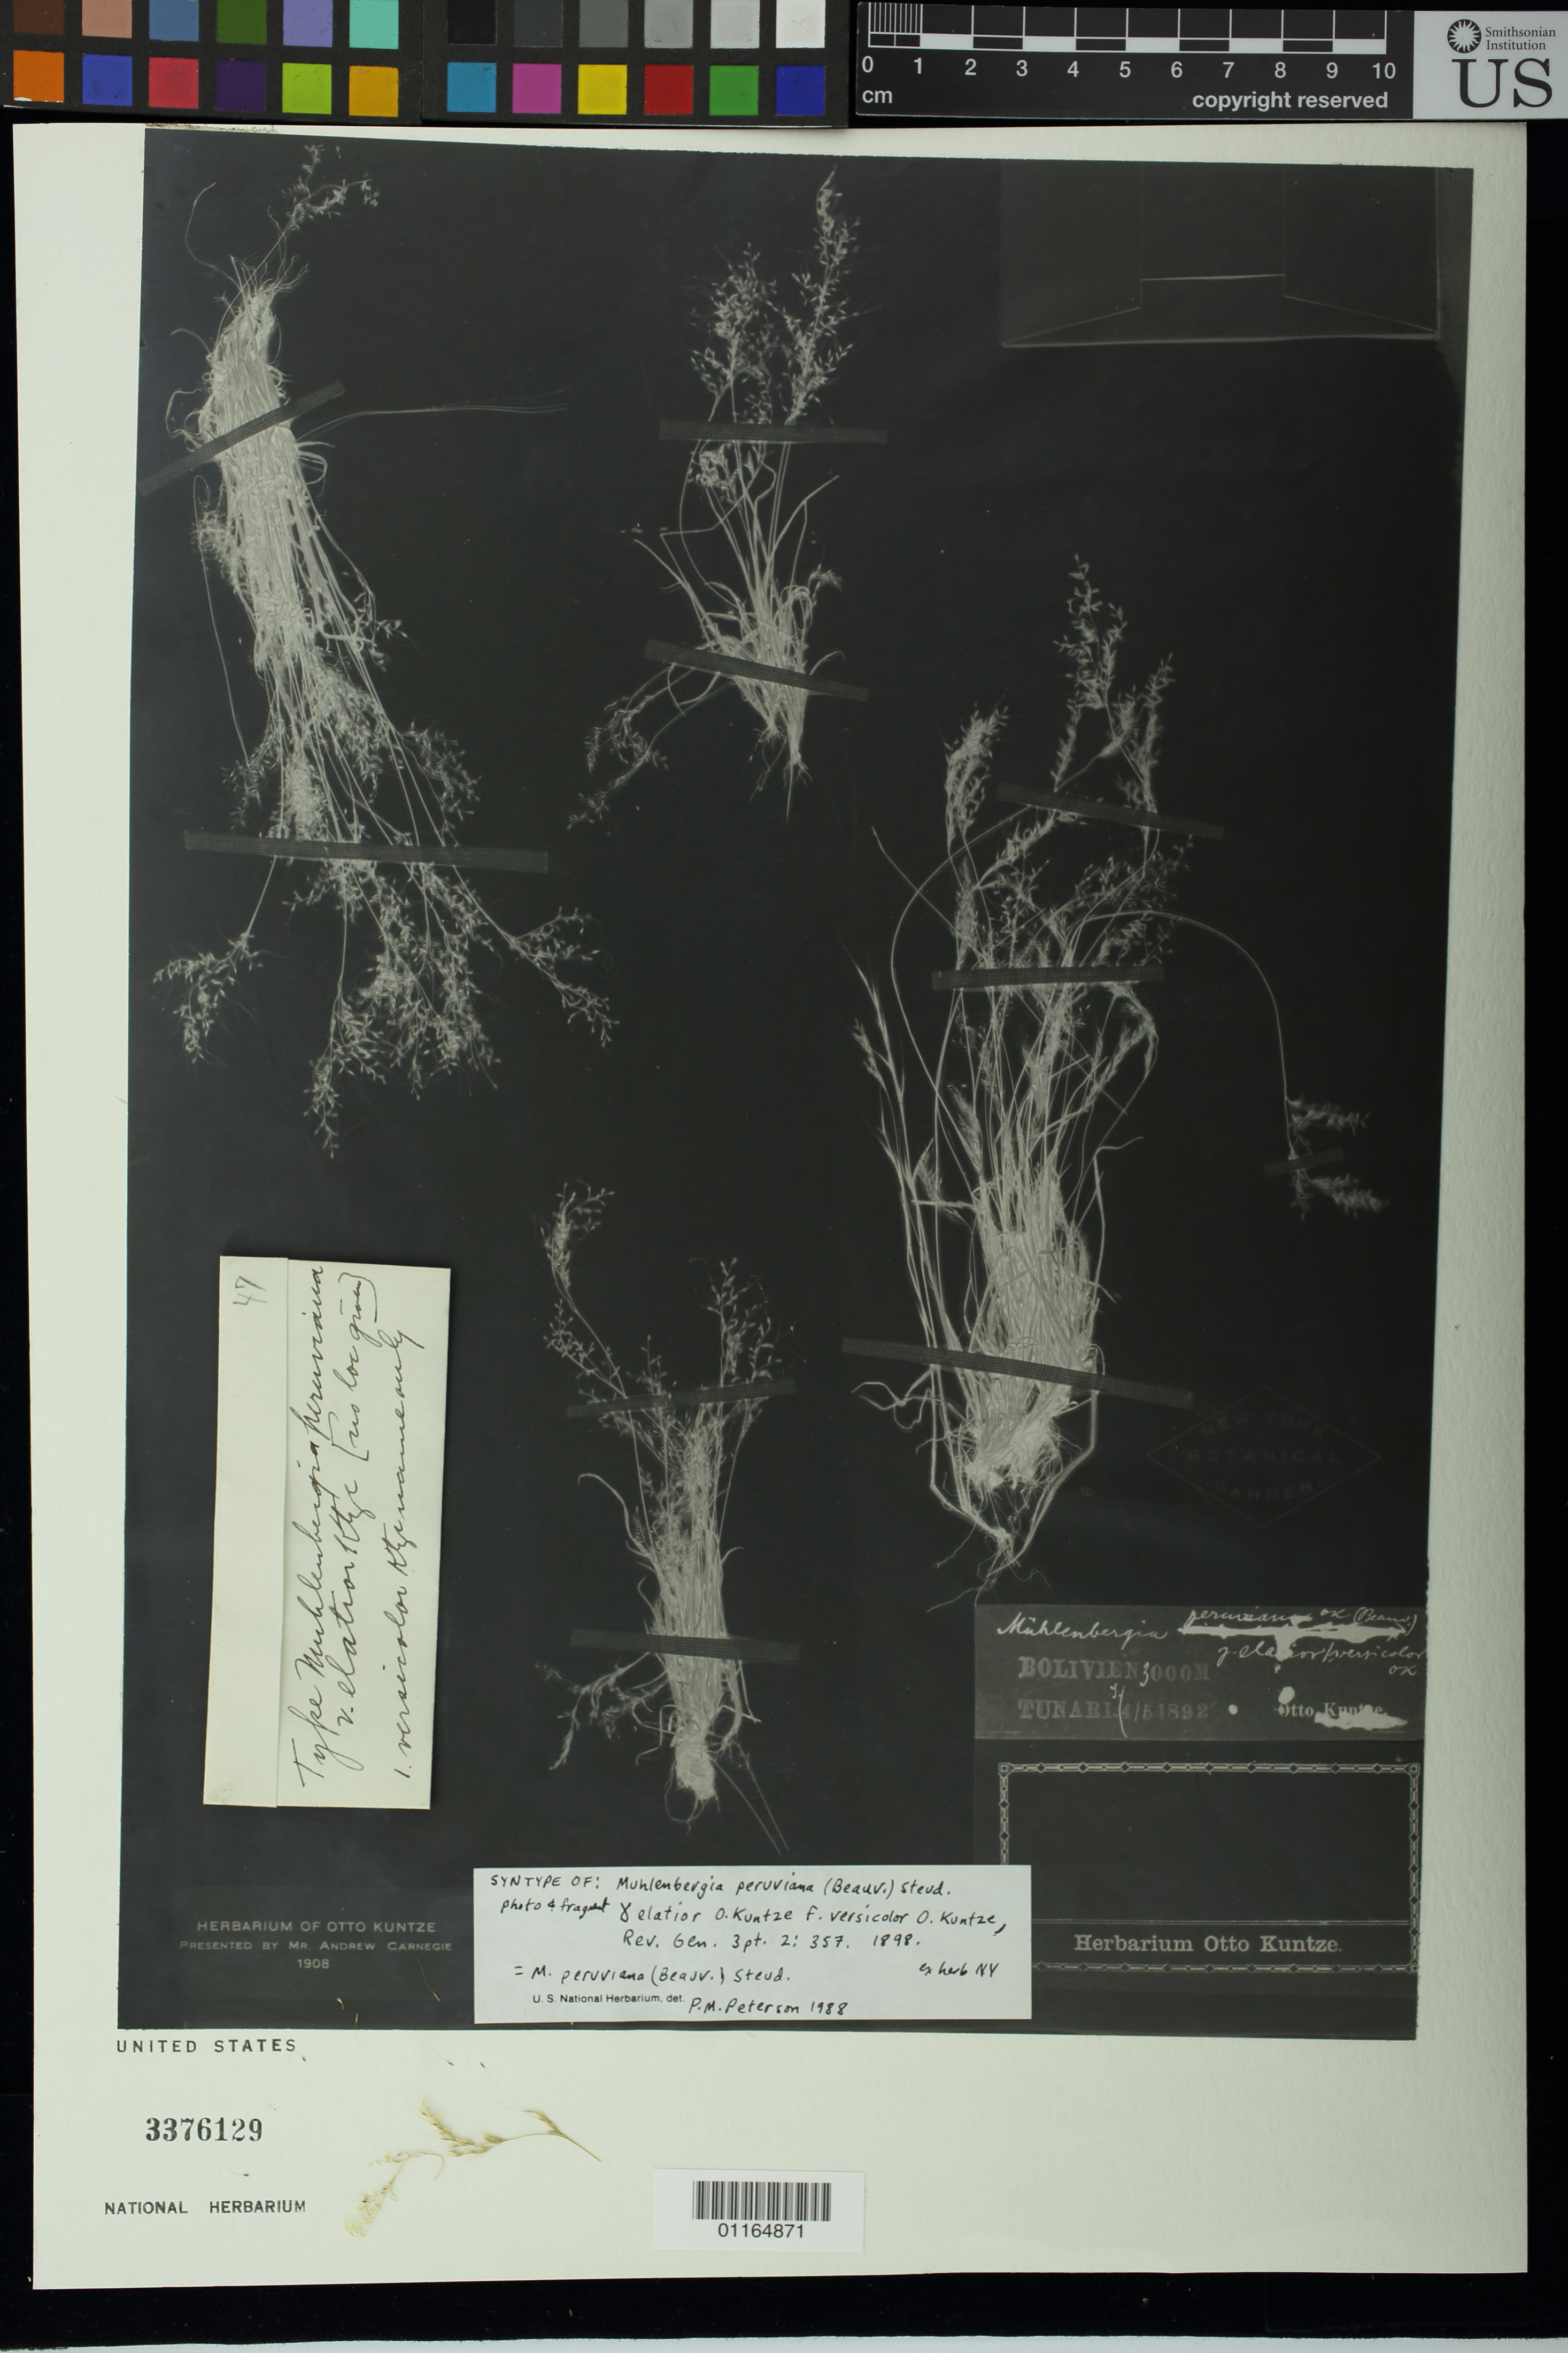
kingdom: Plantae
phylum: Tracheophyta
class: Liliopsida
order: Poales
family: Poaceae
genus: Muhlenbergia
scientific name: Muhlenbergia peruviana f. versicolor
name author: Kuntze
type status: Syntype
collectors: C.E.O. Kuntze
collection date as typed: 4/5 1892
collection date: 1892-05-04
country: Bolivia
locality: Tunari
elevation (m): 3000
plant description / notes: Photocopy and fragmentary material of type specimen ex herb. NY.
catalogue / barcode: US 3376129